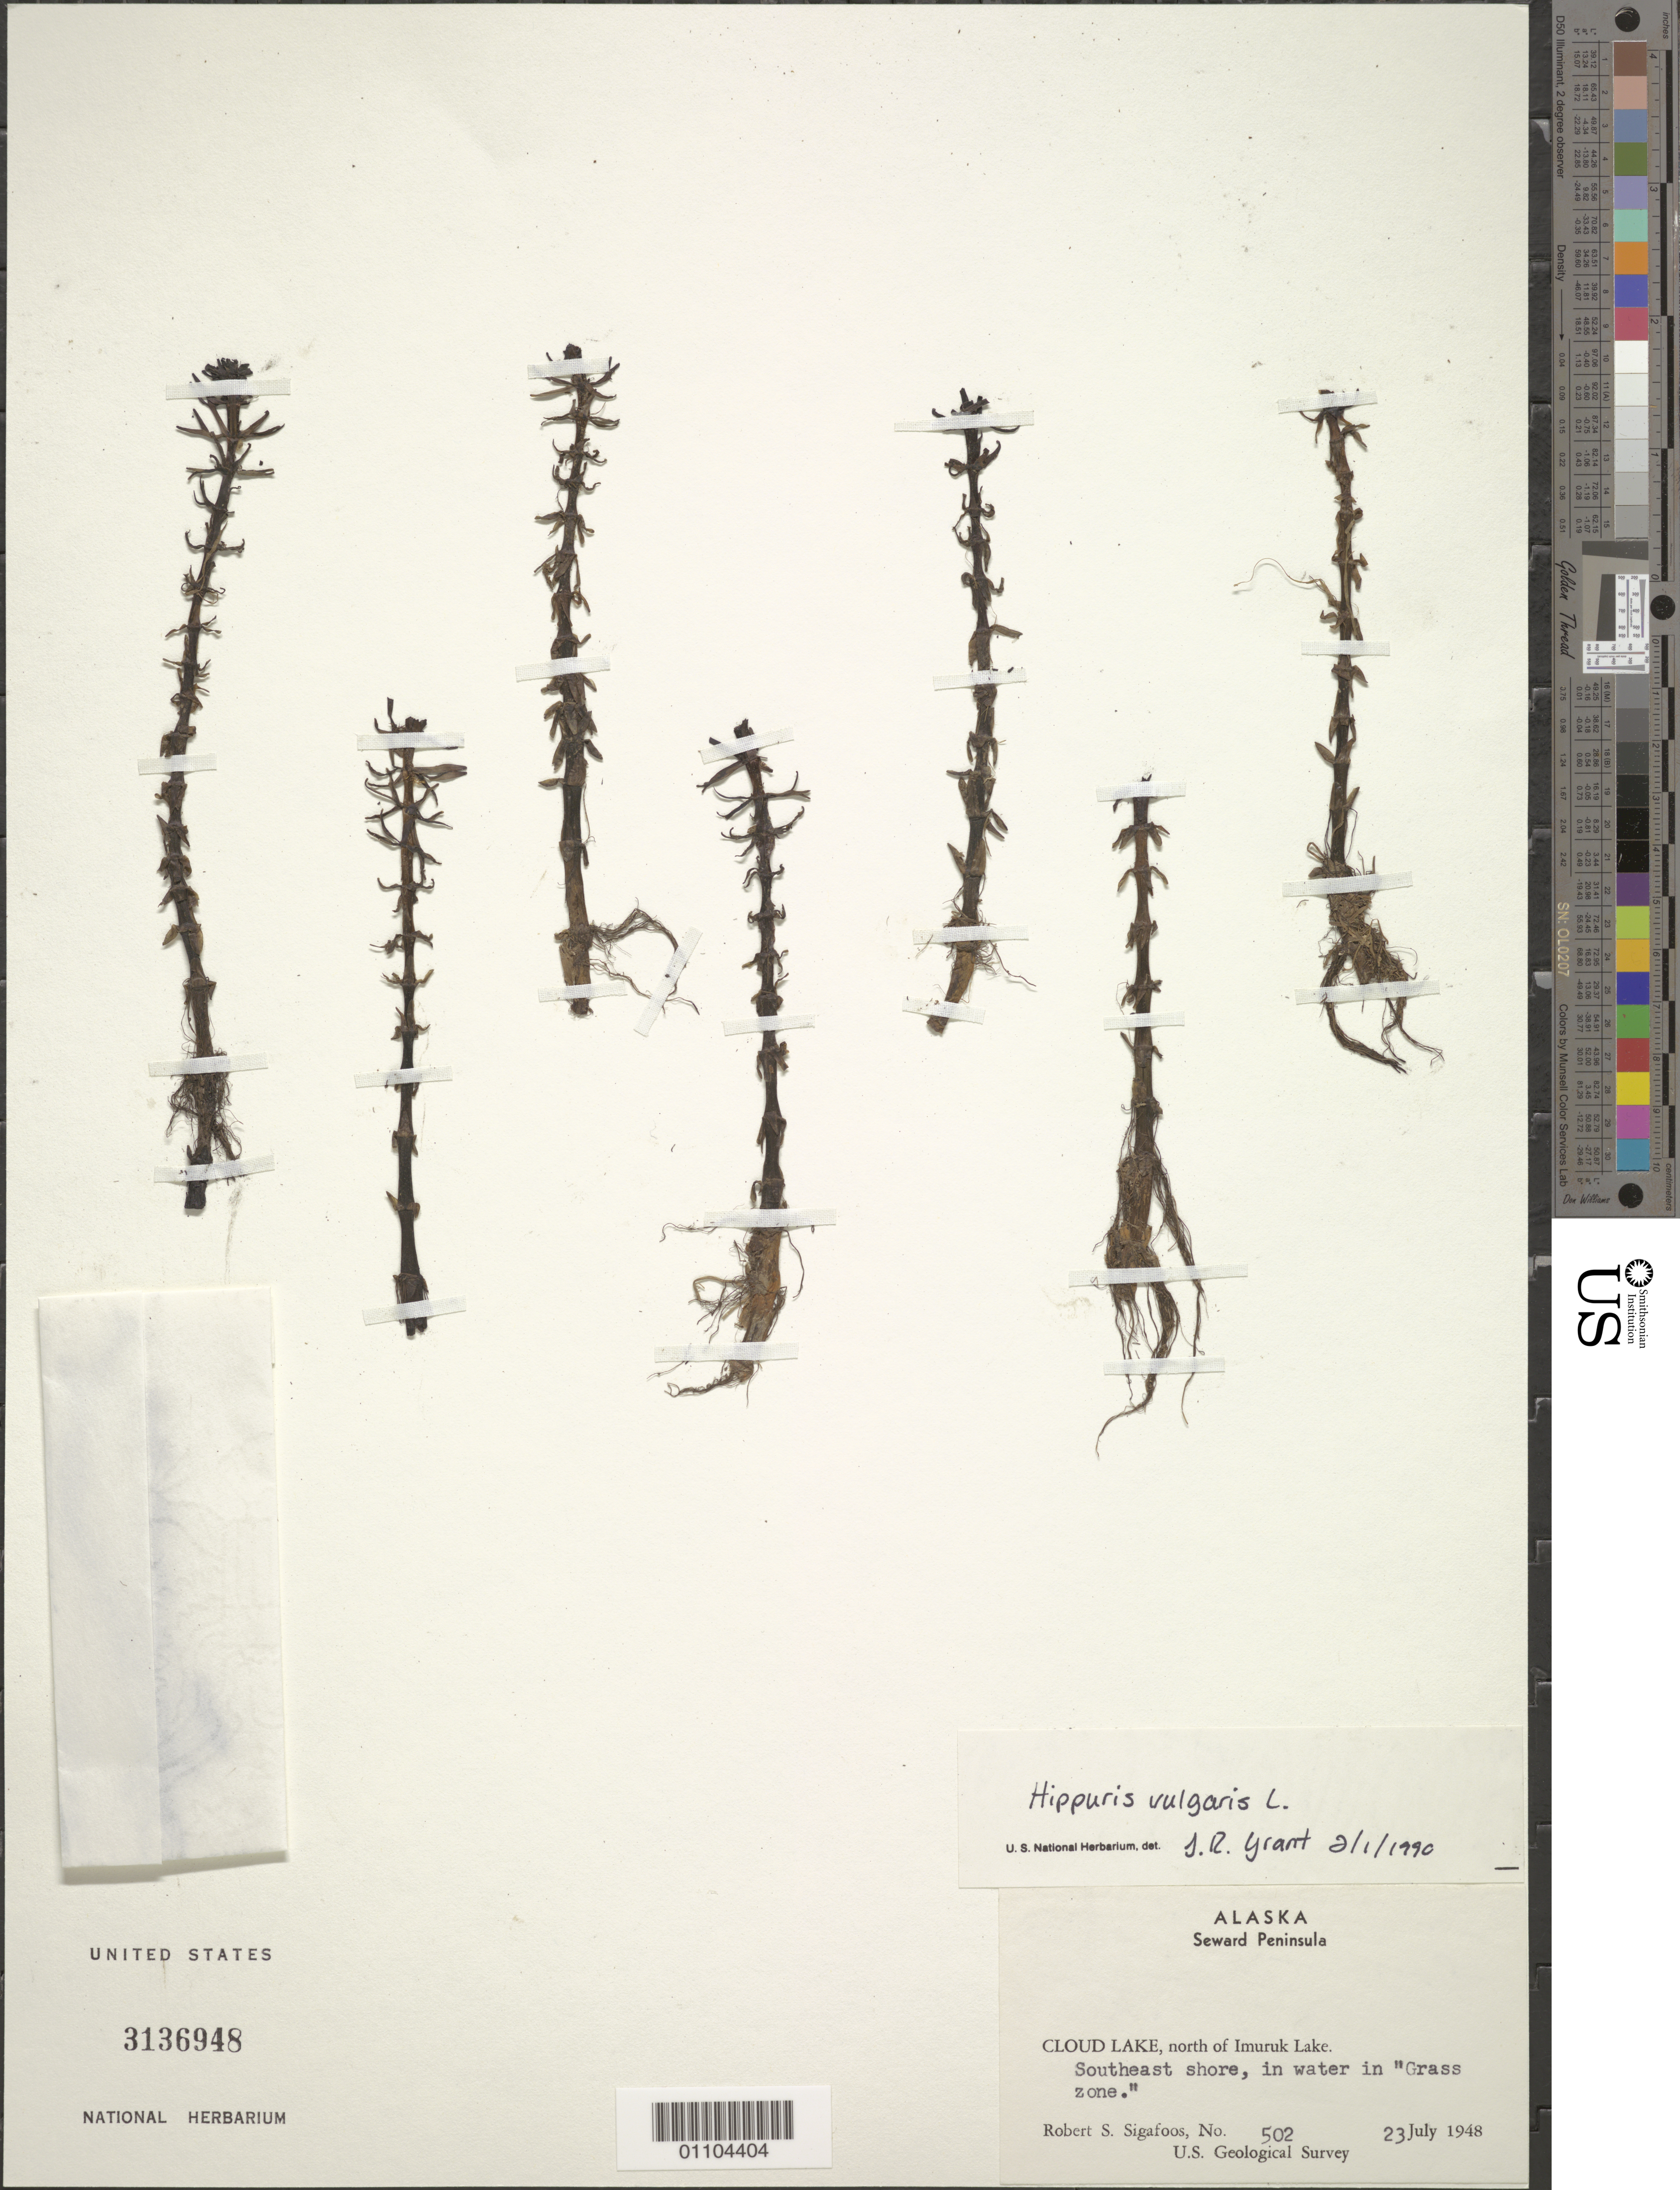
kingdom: Plantae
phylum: Tracheophyta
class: Magnoliopsida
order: Lamiales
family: Plantaginaceae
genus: Hippuris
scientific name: Hippuris vulgaris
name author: L.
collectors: R. Sigafoos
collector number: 502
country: United States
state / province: Alaska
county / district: Seward Peninsula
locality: Cloud Lake, N of Imuruk Lake, SE shore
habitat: In water in grass zone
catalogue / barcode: US 3136948